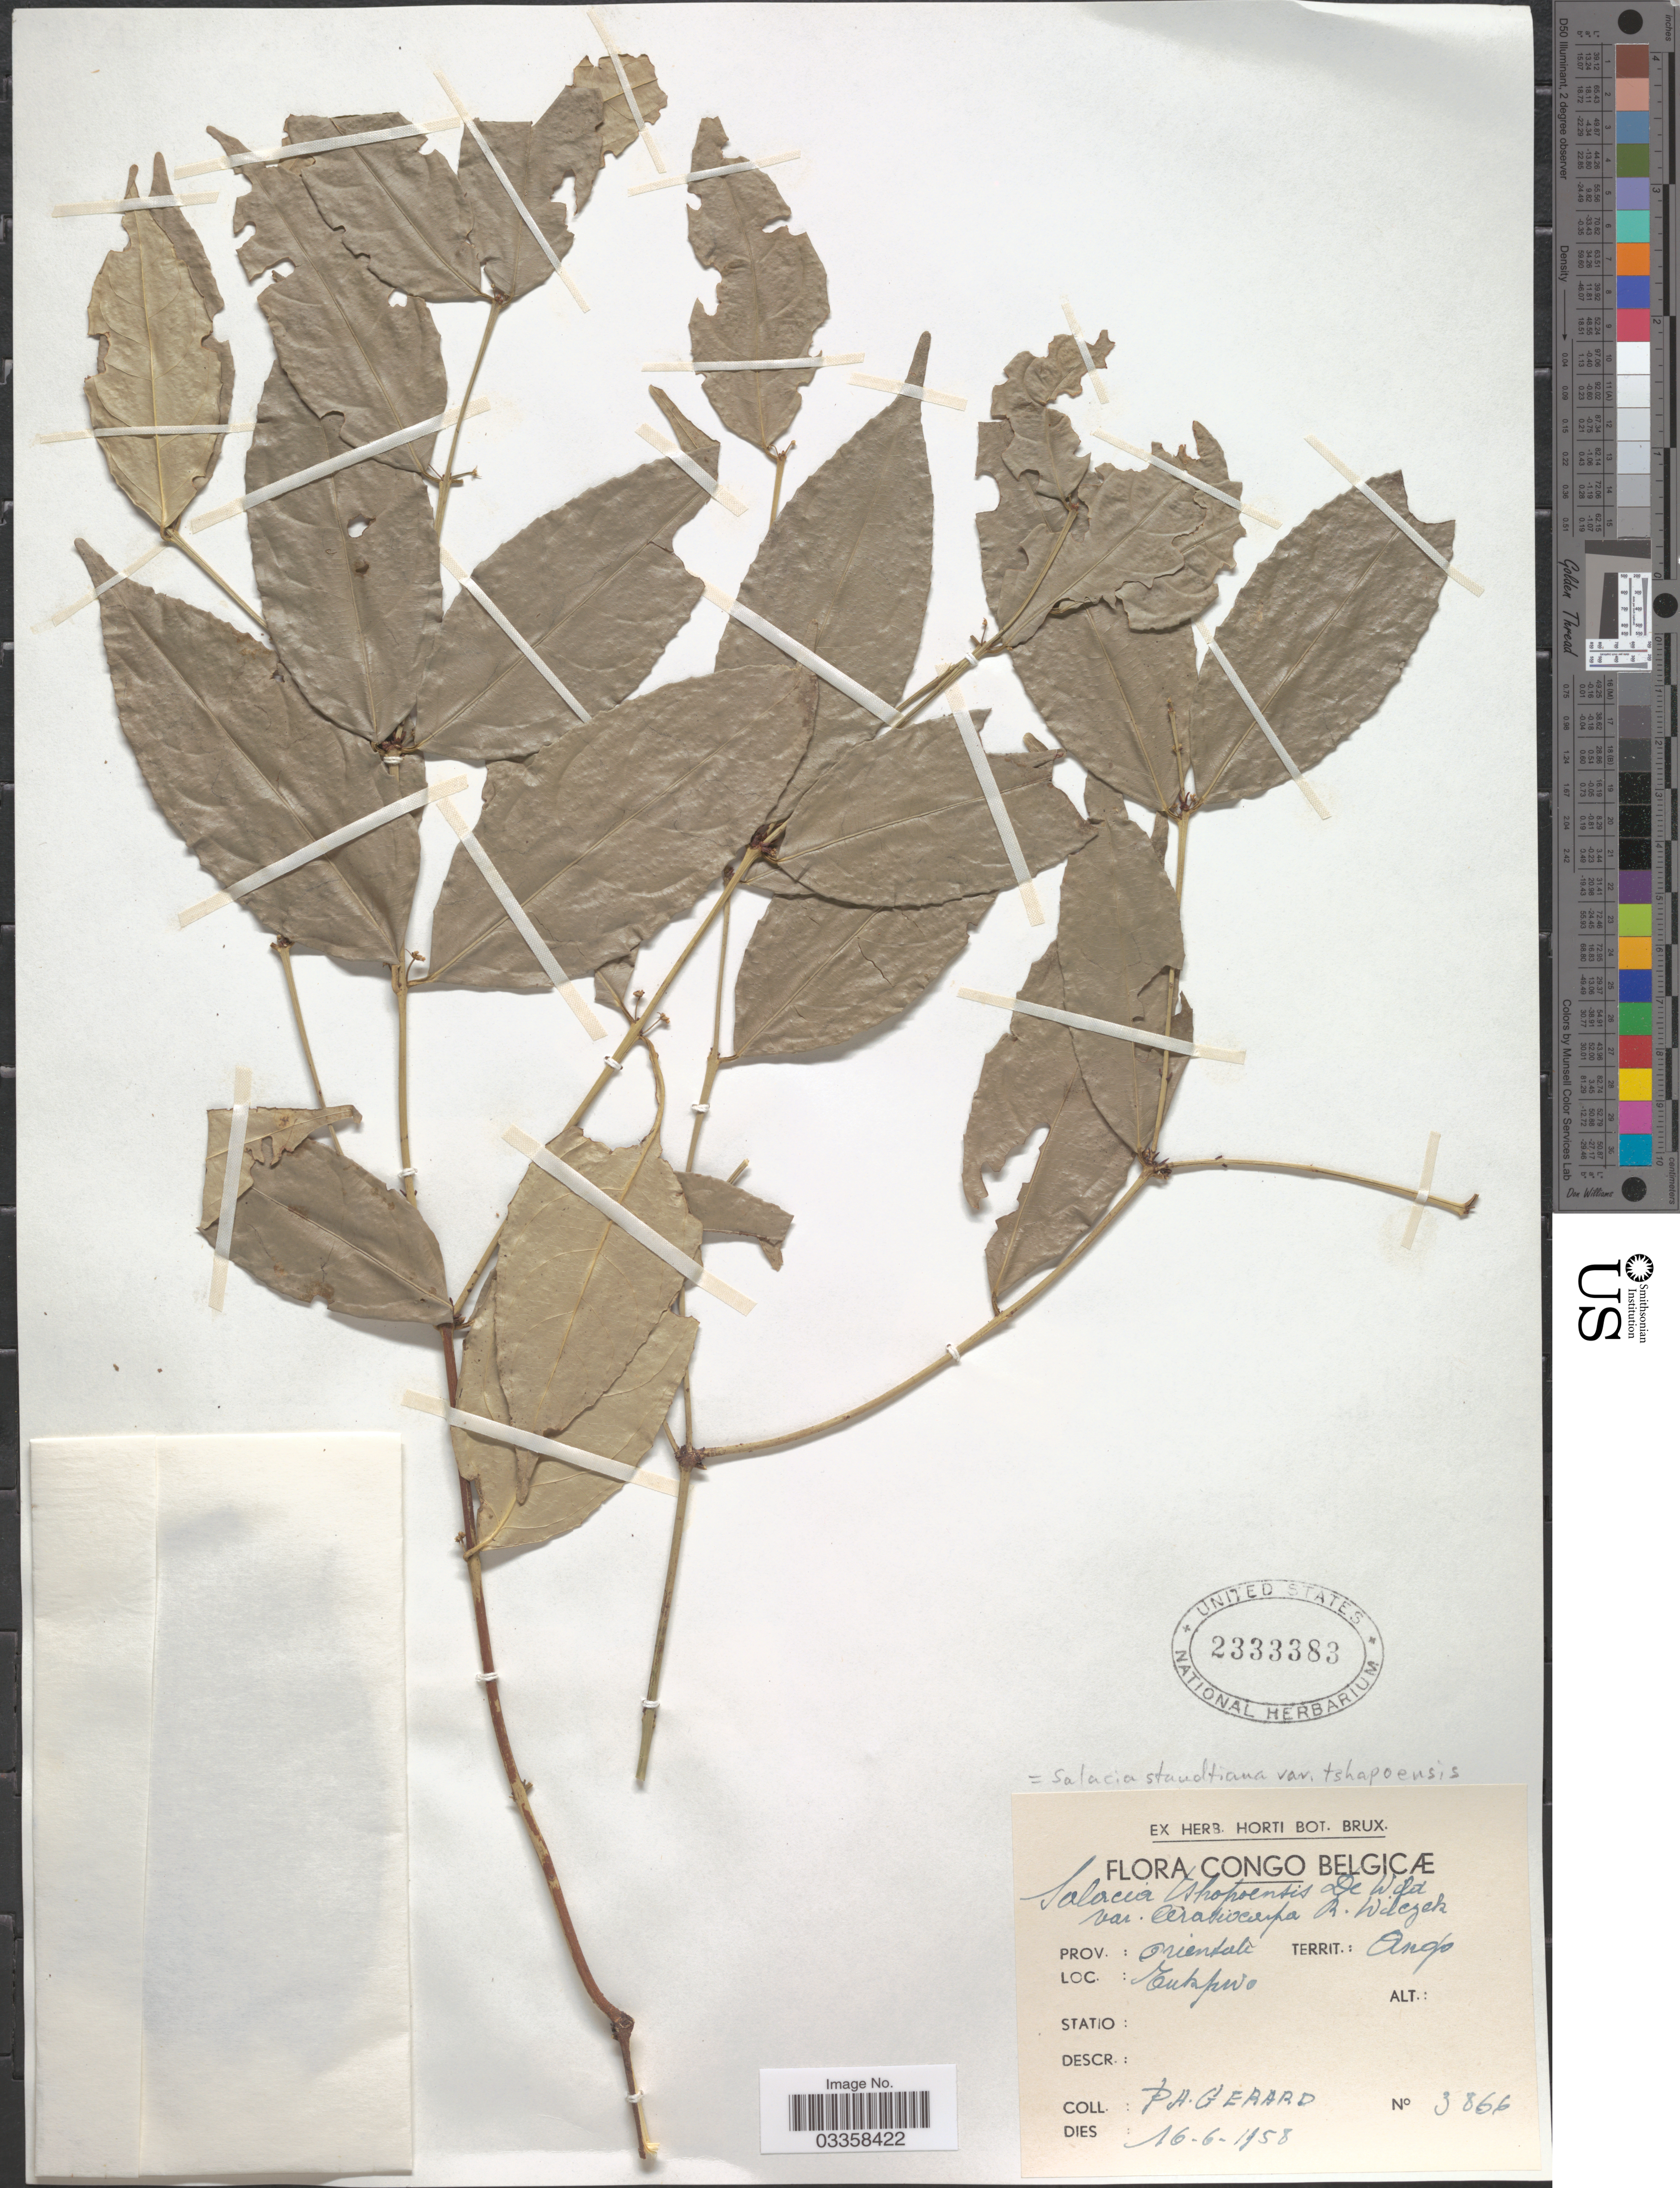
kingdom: Plantae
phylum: Tracheophyta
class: Magnoliopsida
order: Celastrales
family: Celastraceae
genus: Salacia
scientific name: Salacia staudtiana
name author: Loes.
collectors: P. Gerard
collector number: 3866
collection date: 1958-06-16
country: Congo, Democratic Republic of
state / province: Bas-Uele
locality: Congo Belgicæ. Prov.: Orientale. Territ.: Ango. Tukpwo.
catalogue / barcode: US 2333383